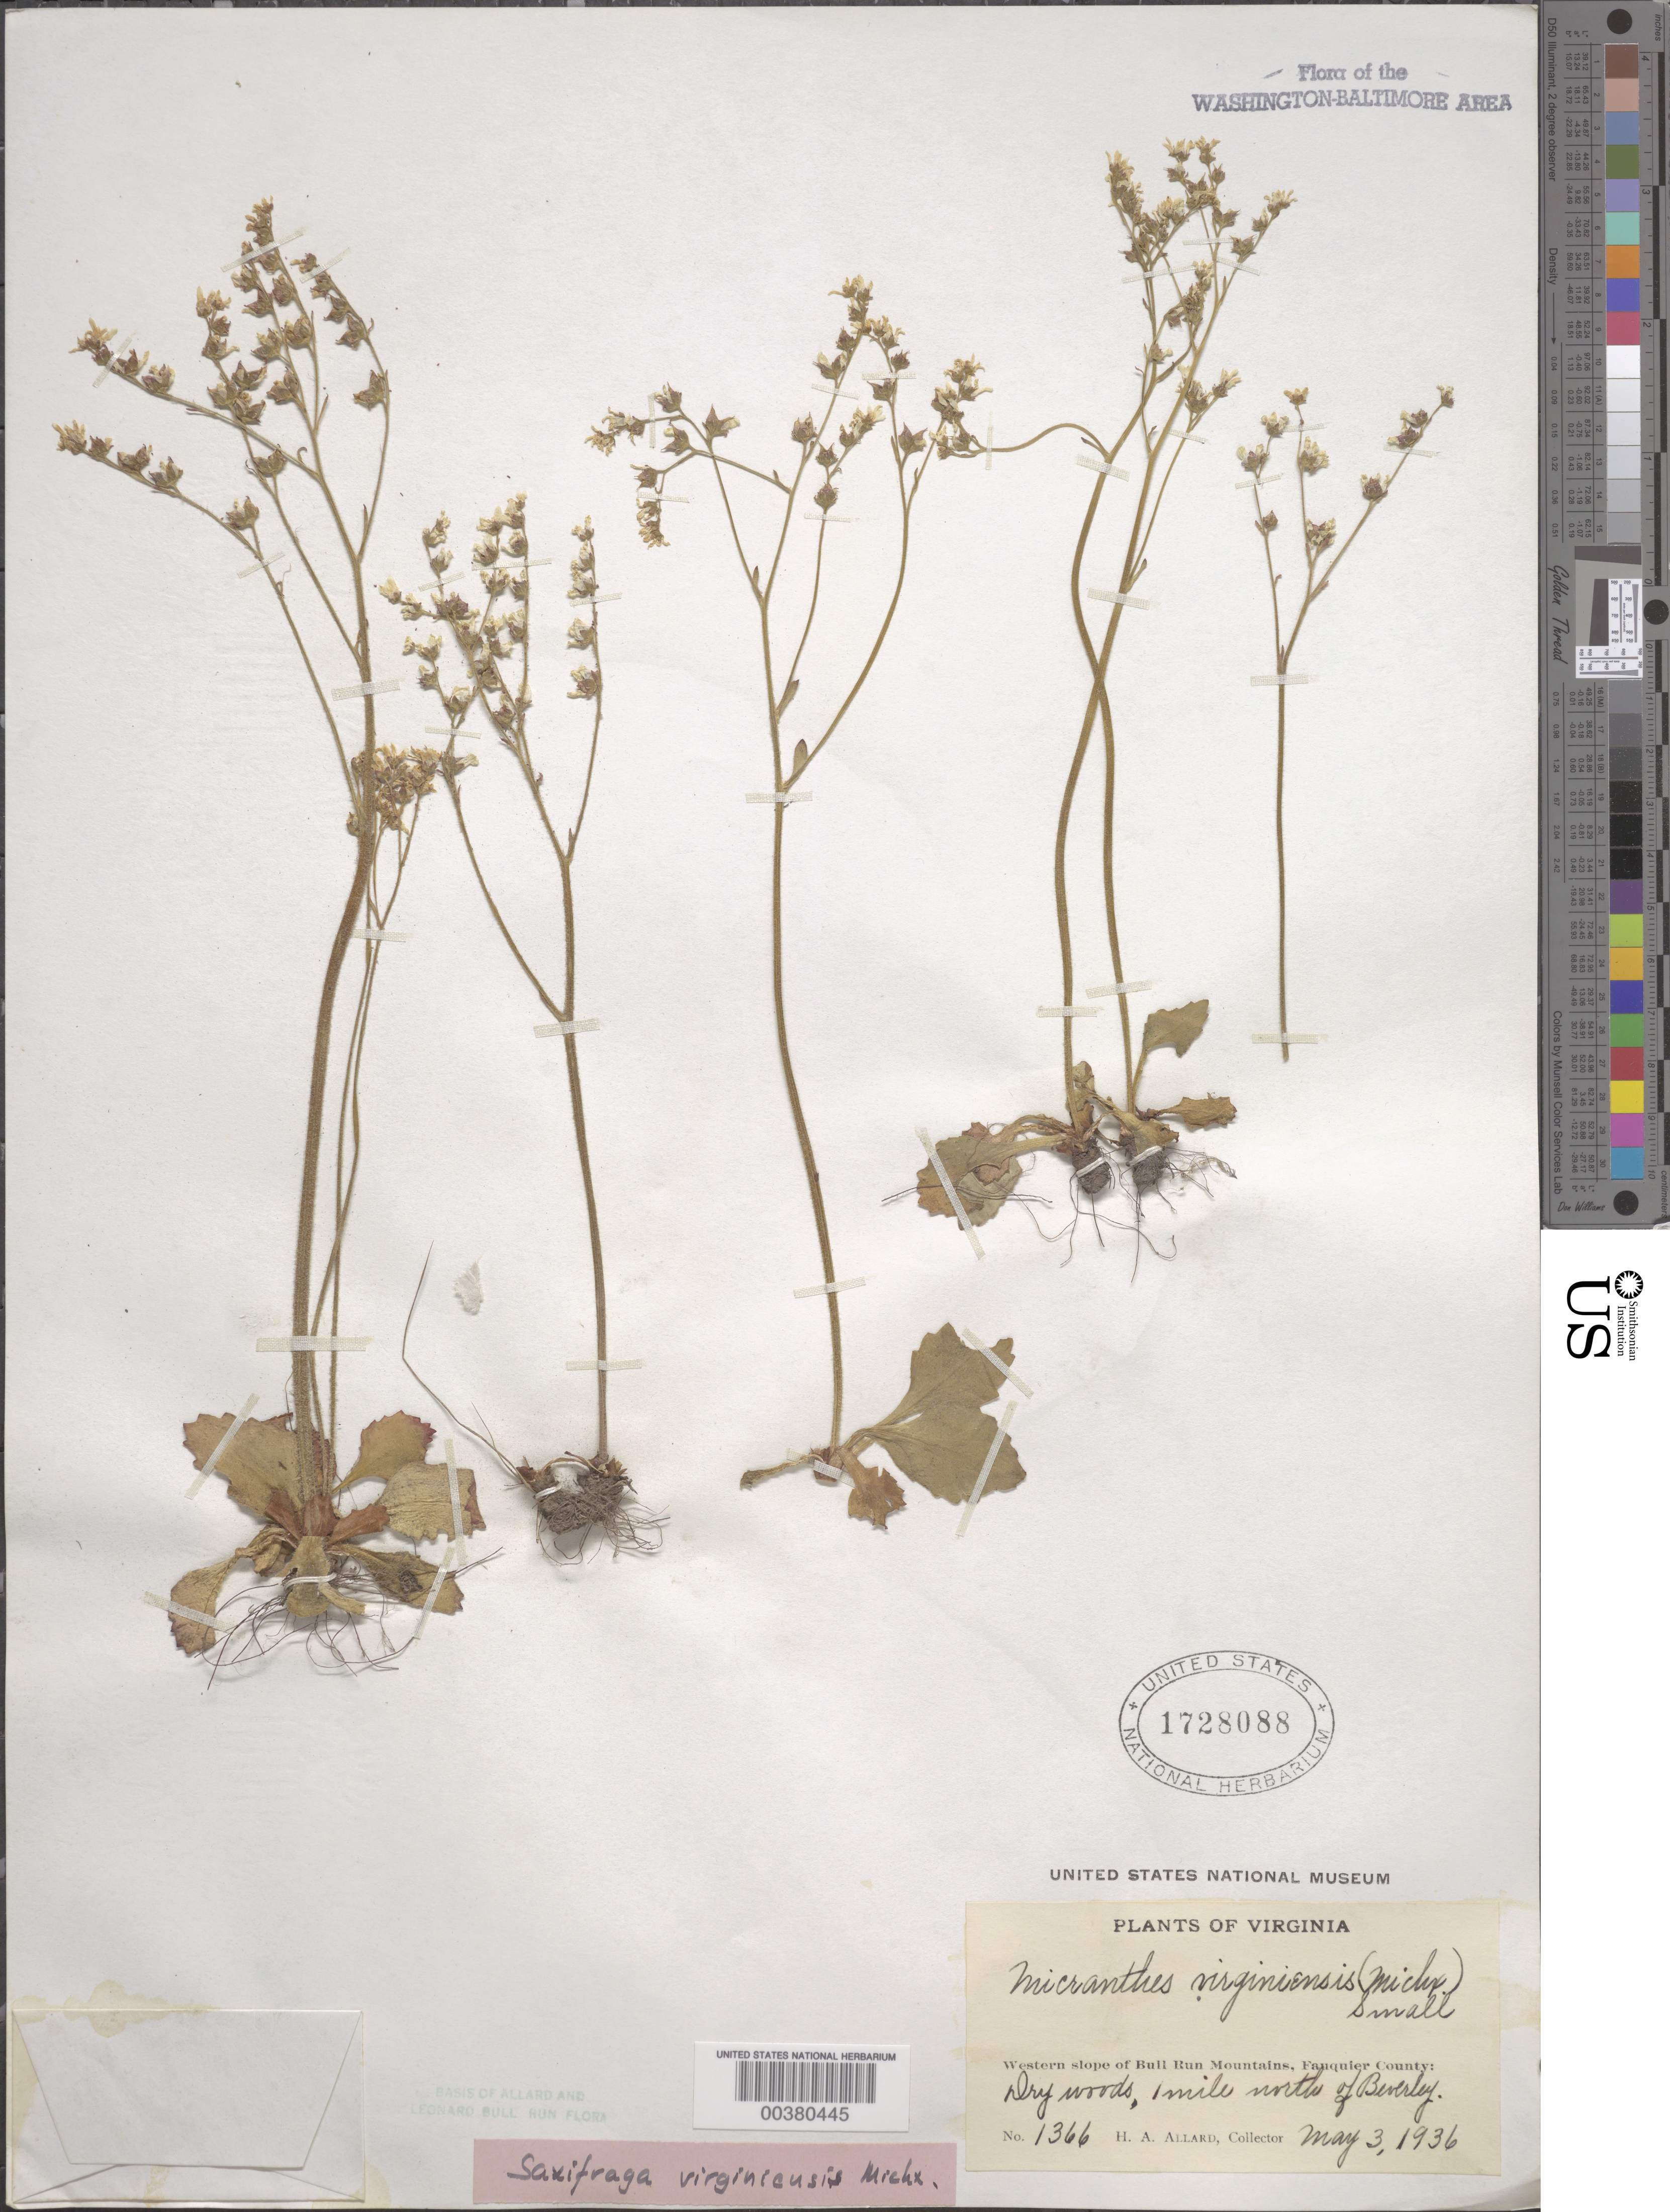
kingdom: Plantae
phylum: Tracheophyta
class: Magnoliopsida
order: Saxifragales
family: Saxifragaceae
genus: Micranthes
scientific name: Micranthes virginiensis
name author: (Michx.) Small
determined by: Strong, Mark T., (BOT), Smithsonian Institution - National Museum of Natural History (UNITED STATES)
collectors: H. A. Allard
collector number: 1366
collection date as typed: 03 May 1936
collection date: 1936-05-03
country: United States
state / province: Virginia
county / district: Fauquier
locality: Western Slope of Bull Run Mountains, 1 Mile North of Beverley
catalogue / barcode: US 1728088